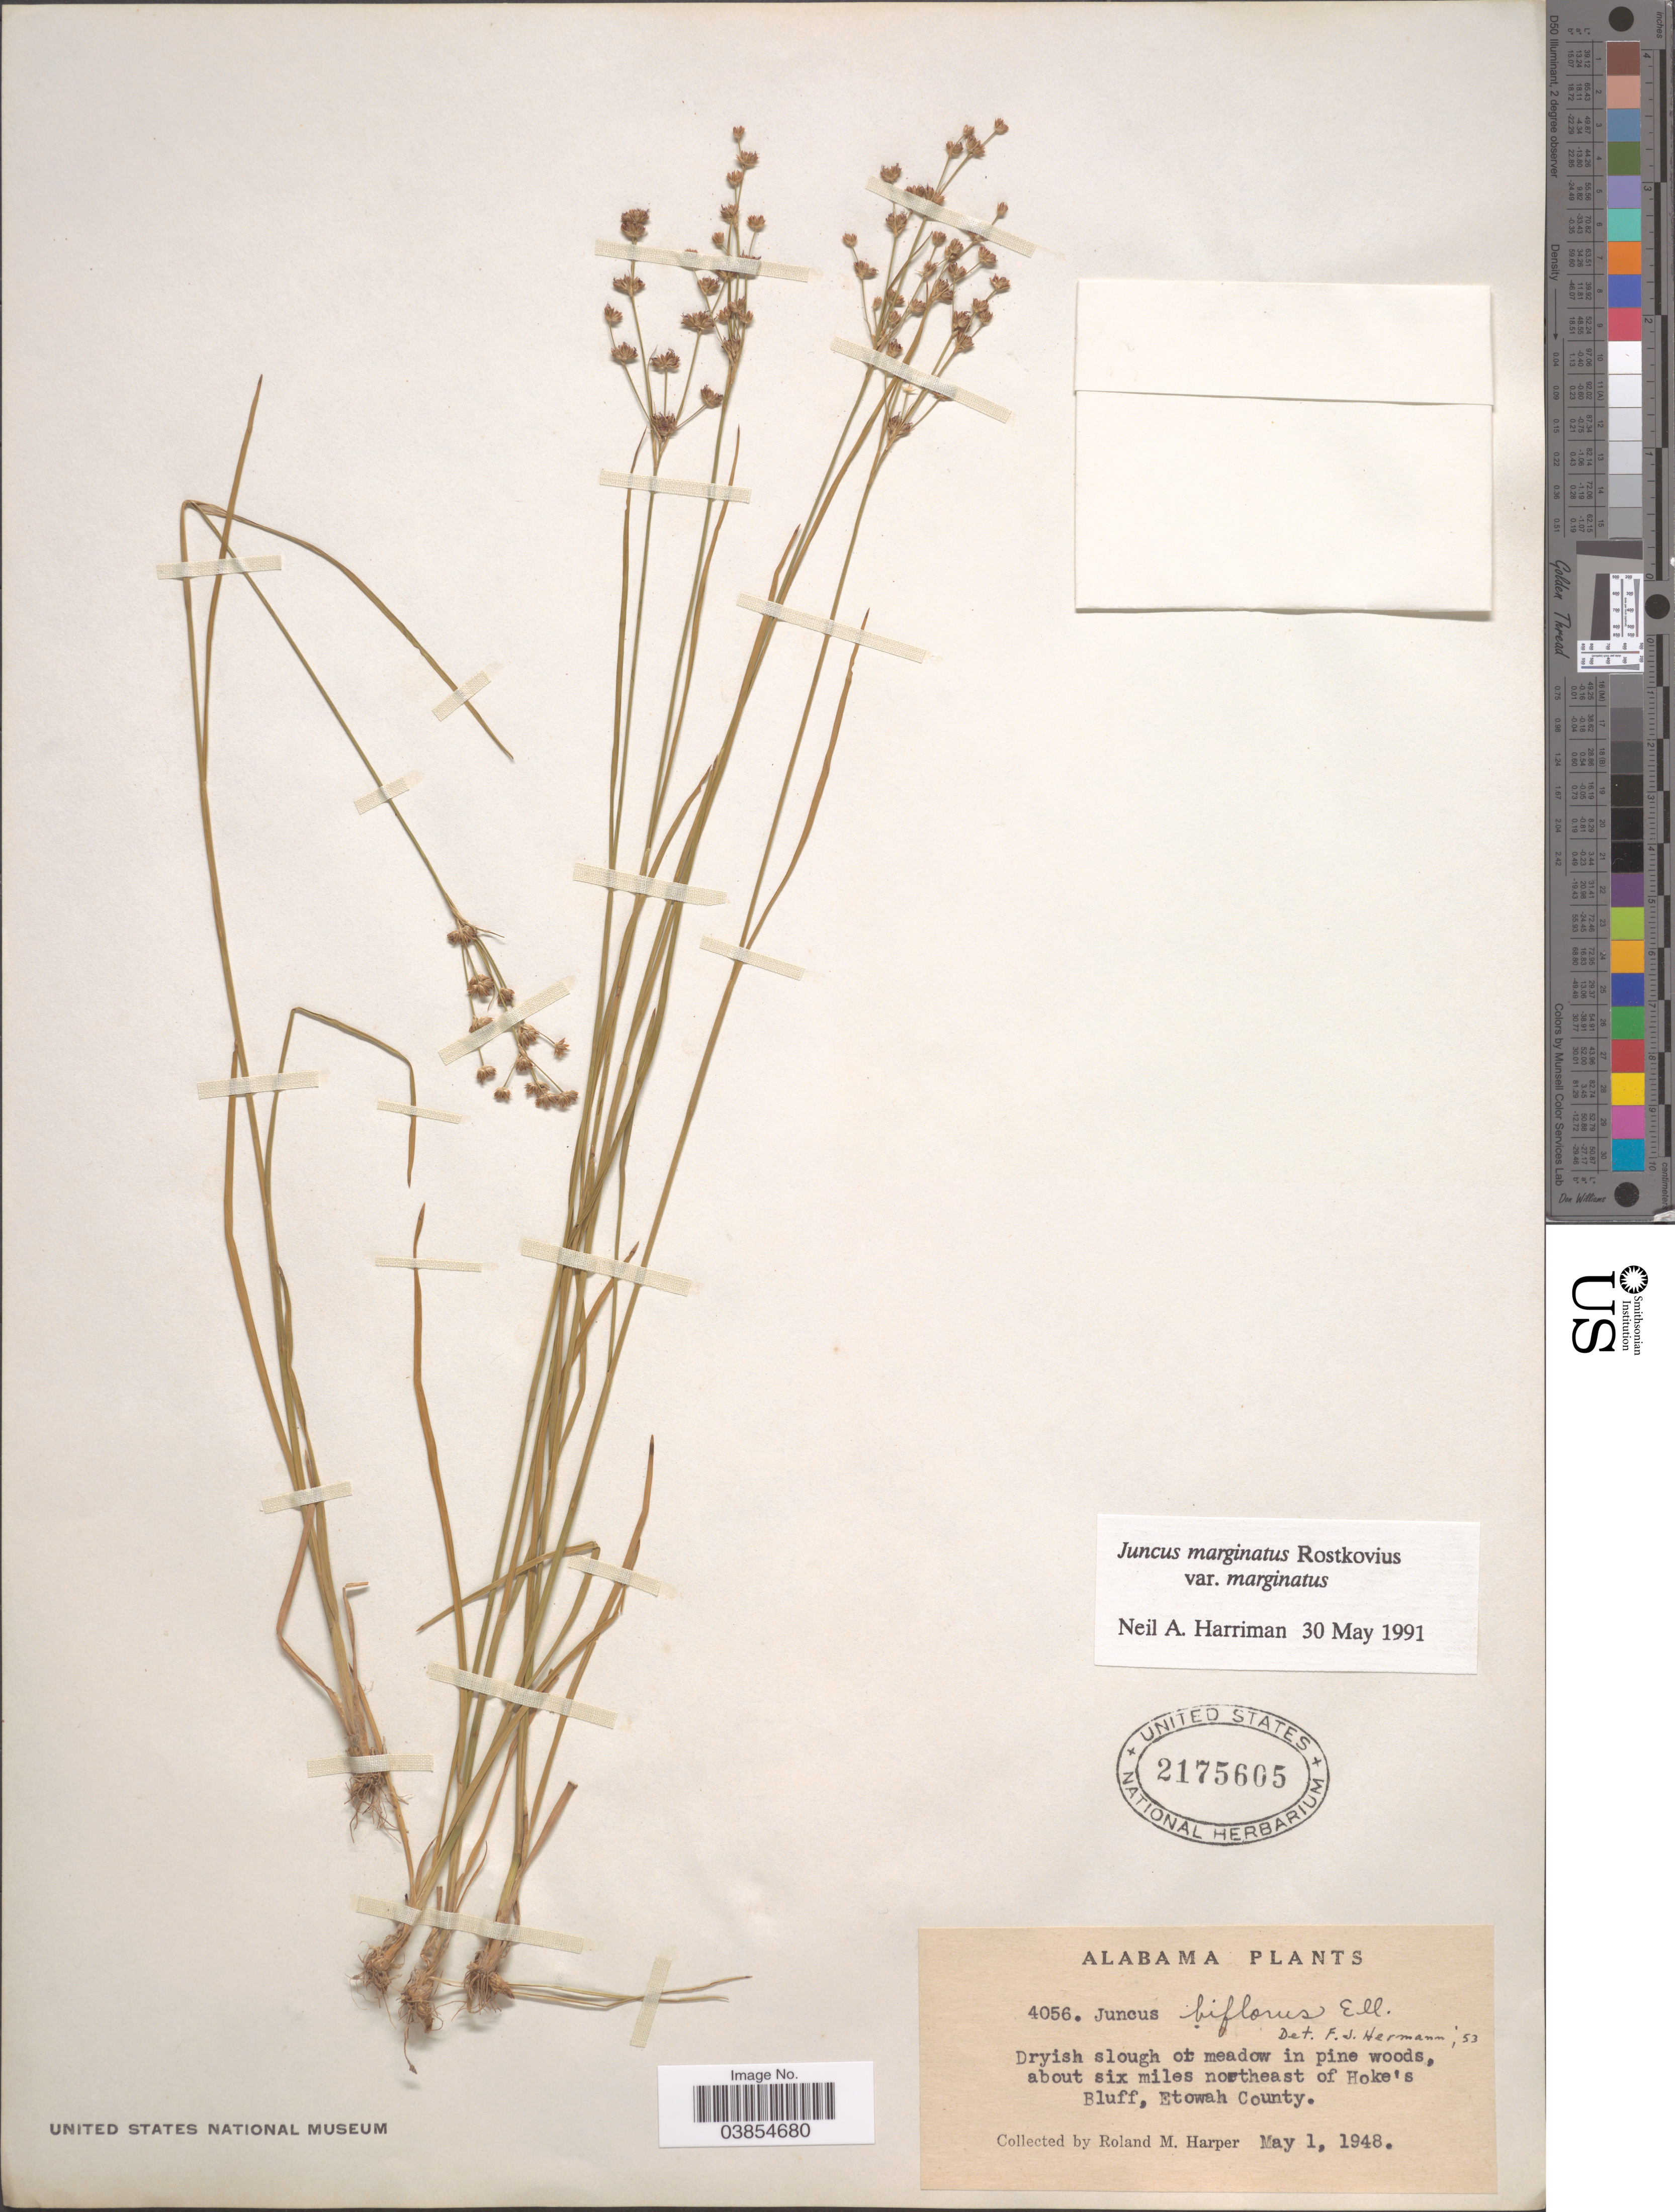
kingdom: Plantae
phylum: Tracheophyta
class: Liliopsida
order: Poales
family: Juncaceae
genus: Juncus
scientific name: Juncus marginatus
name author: Rostk.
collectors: R. M. Harper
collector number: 4056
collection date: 1948-05-01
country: United States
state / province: Alabama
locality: About six miles northeast of Hoke's Bluff, Etowah County.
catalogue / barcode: US 2175605